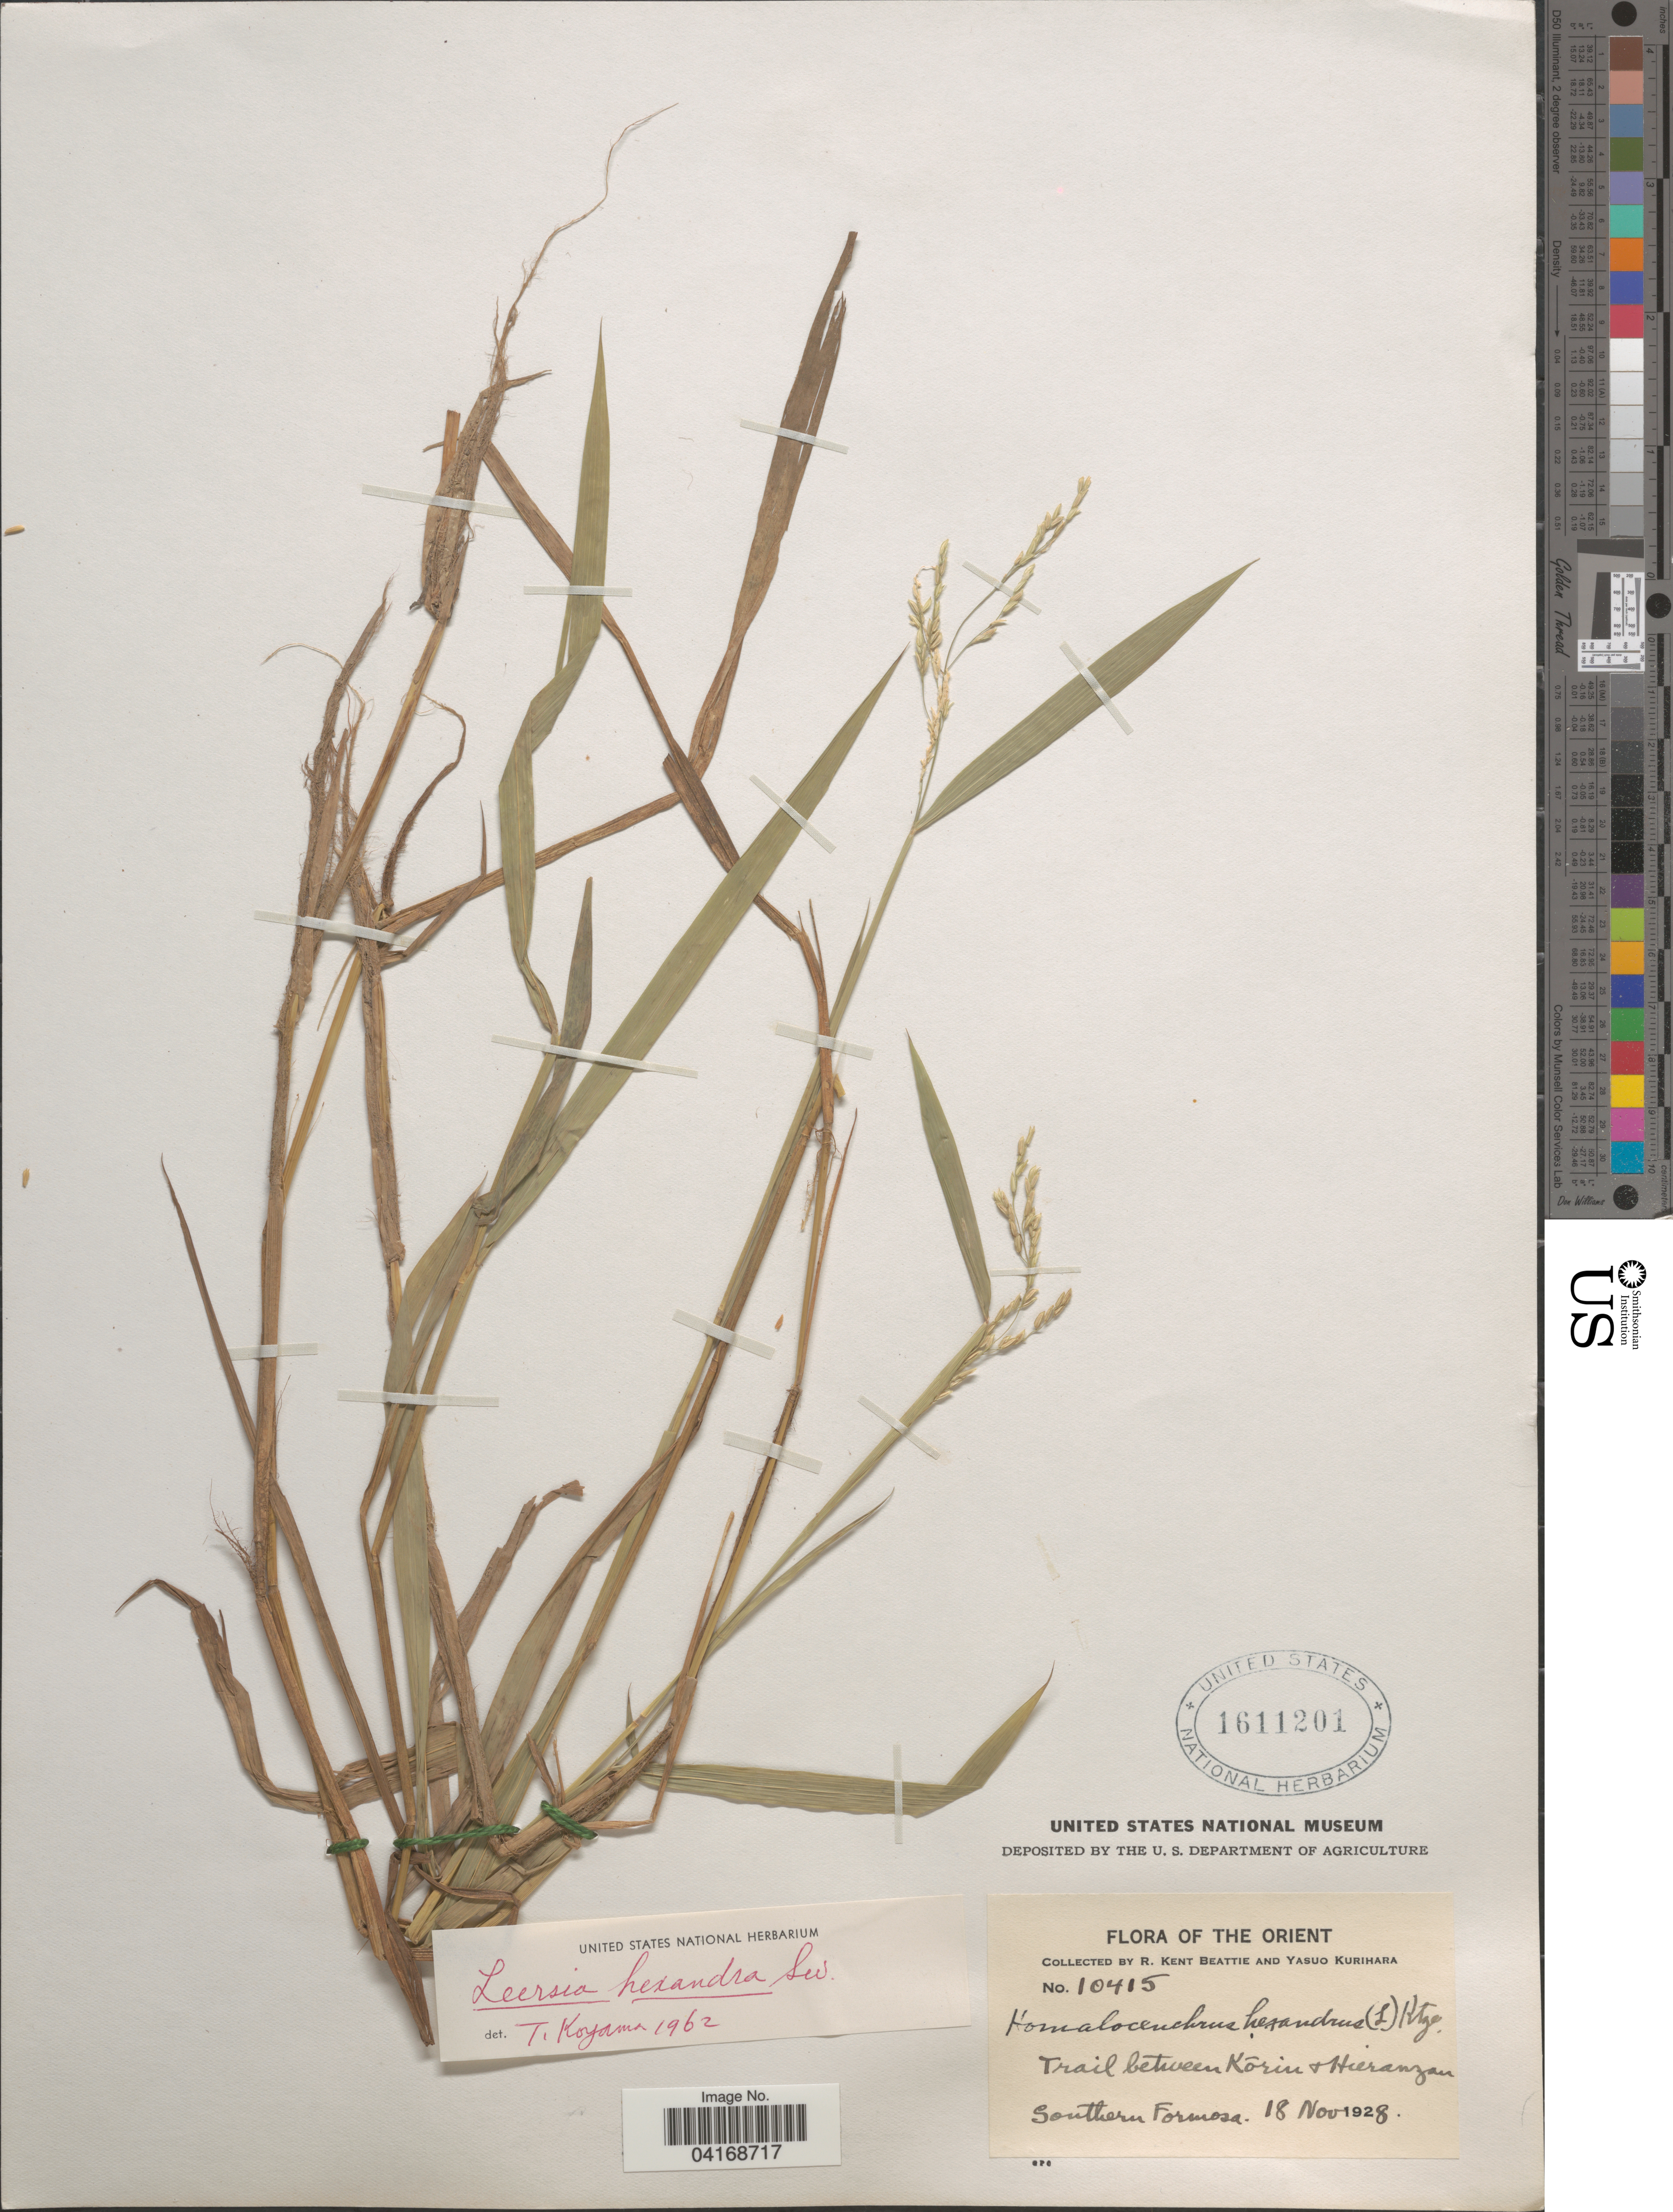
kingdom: Plantae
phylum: Tracheophyta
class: Liliopsida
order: Poales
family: Poaceae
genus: Leersia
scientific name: Leersia hexandra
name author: Sw.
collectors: R. K. Beattie & Y. Kurihara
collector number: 10415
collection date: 1928-11-18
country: Taiwan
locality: The Orient. Trail between Kôrin & Hieranzau. Southern Formosa.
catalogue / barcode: US 1611201